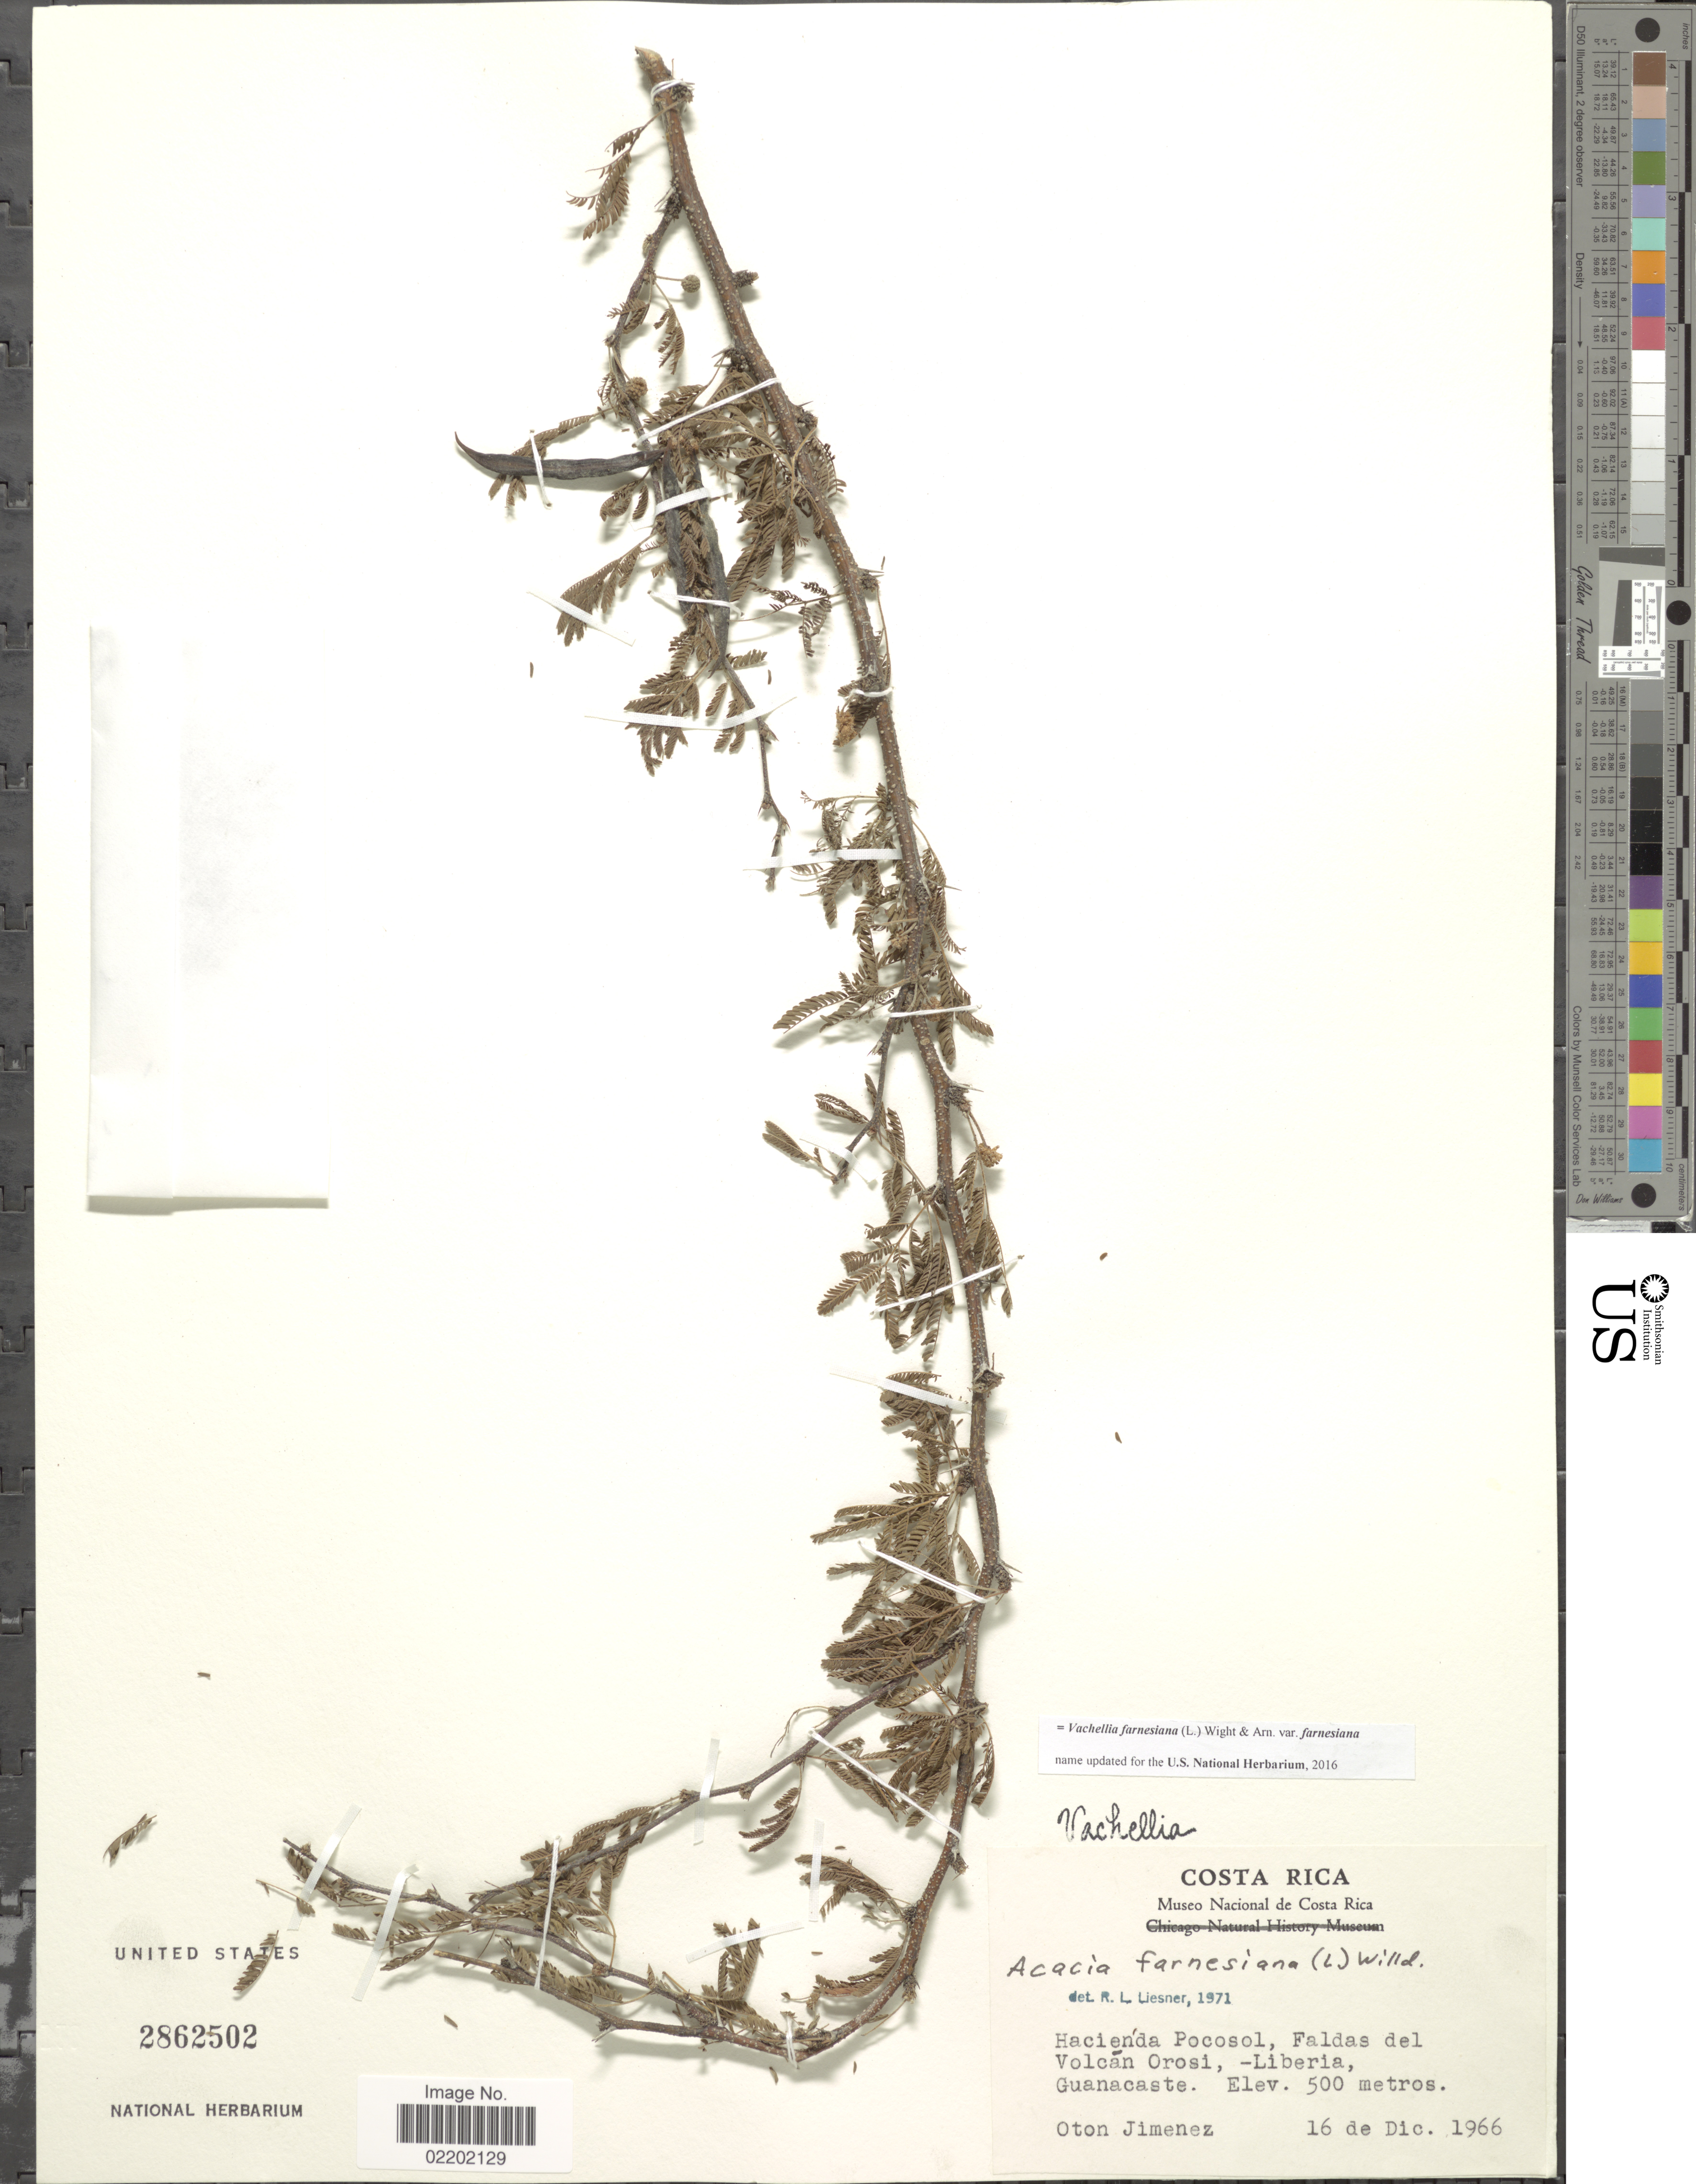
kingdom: Plantae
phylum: Tracheophyta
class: Magnoliopsida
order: Fabales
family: Fabaceae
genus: Vachellia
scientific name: Vachellia farnesiana var. farnesiana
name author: (L.) Wight & Arn.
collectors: O. Jimenez L.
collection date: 1966-12-16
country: Costa Rica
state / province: Guanacaste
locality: Haciénda Pocosol, Faldas del Volcán Orosi, - Liberia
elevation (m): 500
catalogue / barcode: US 2862502